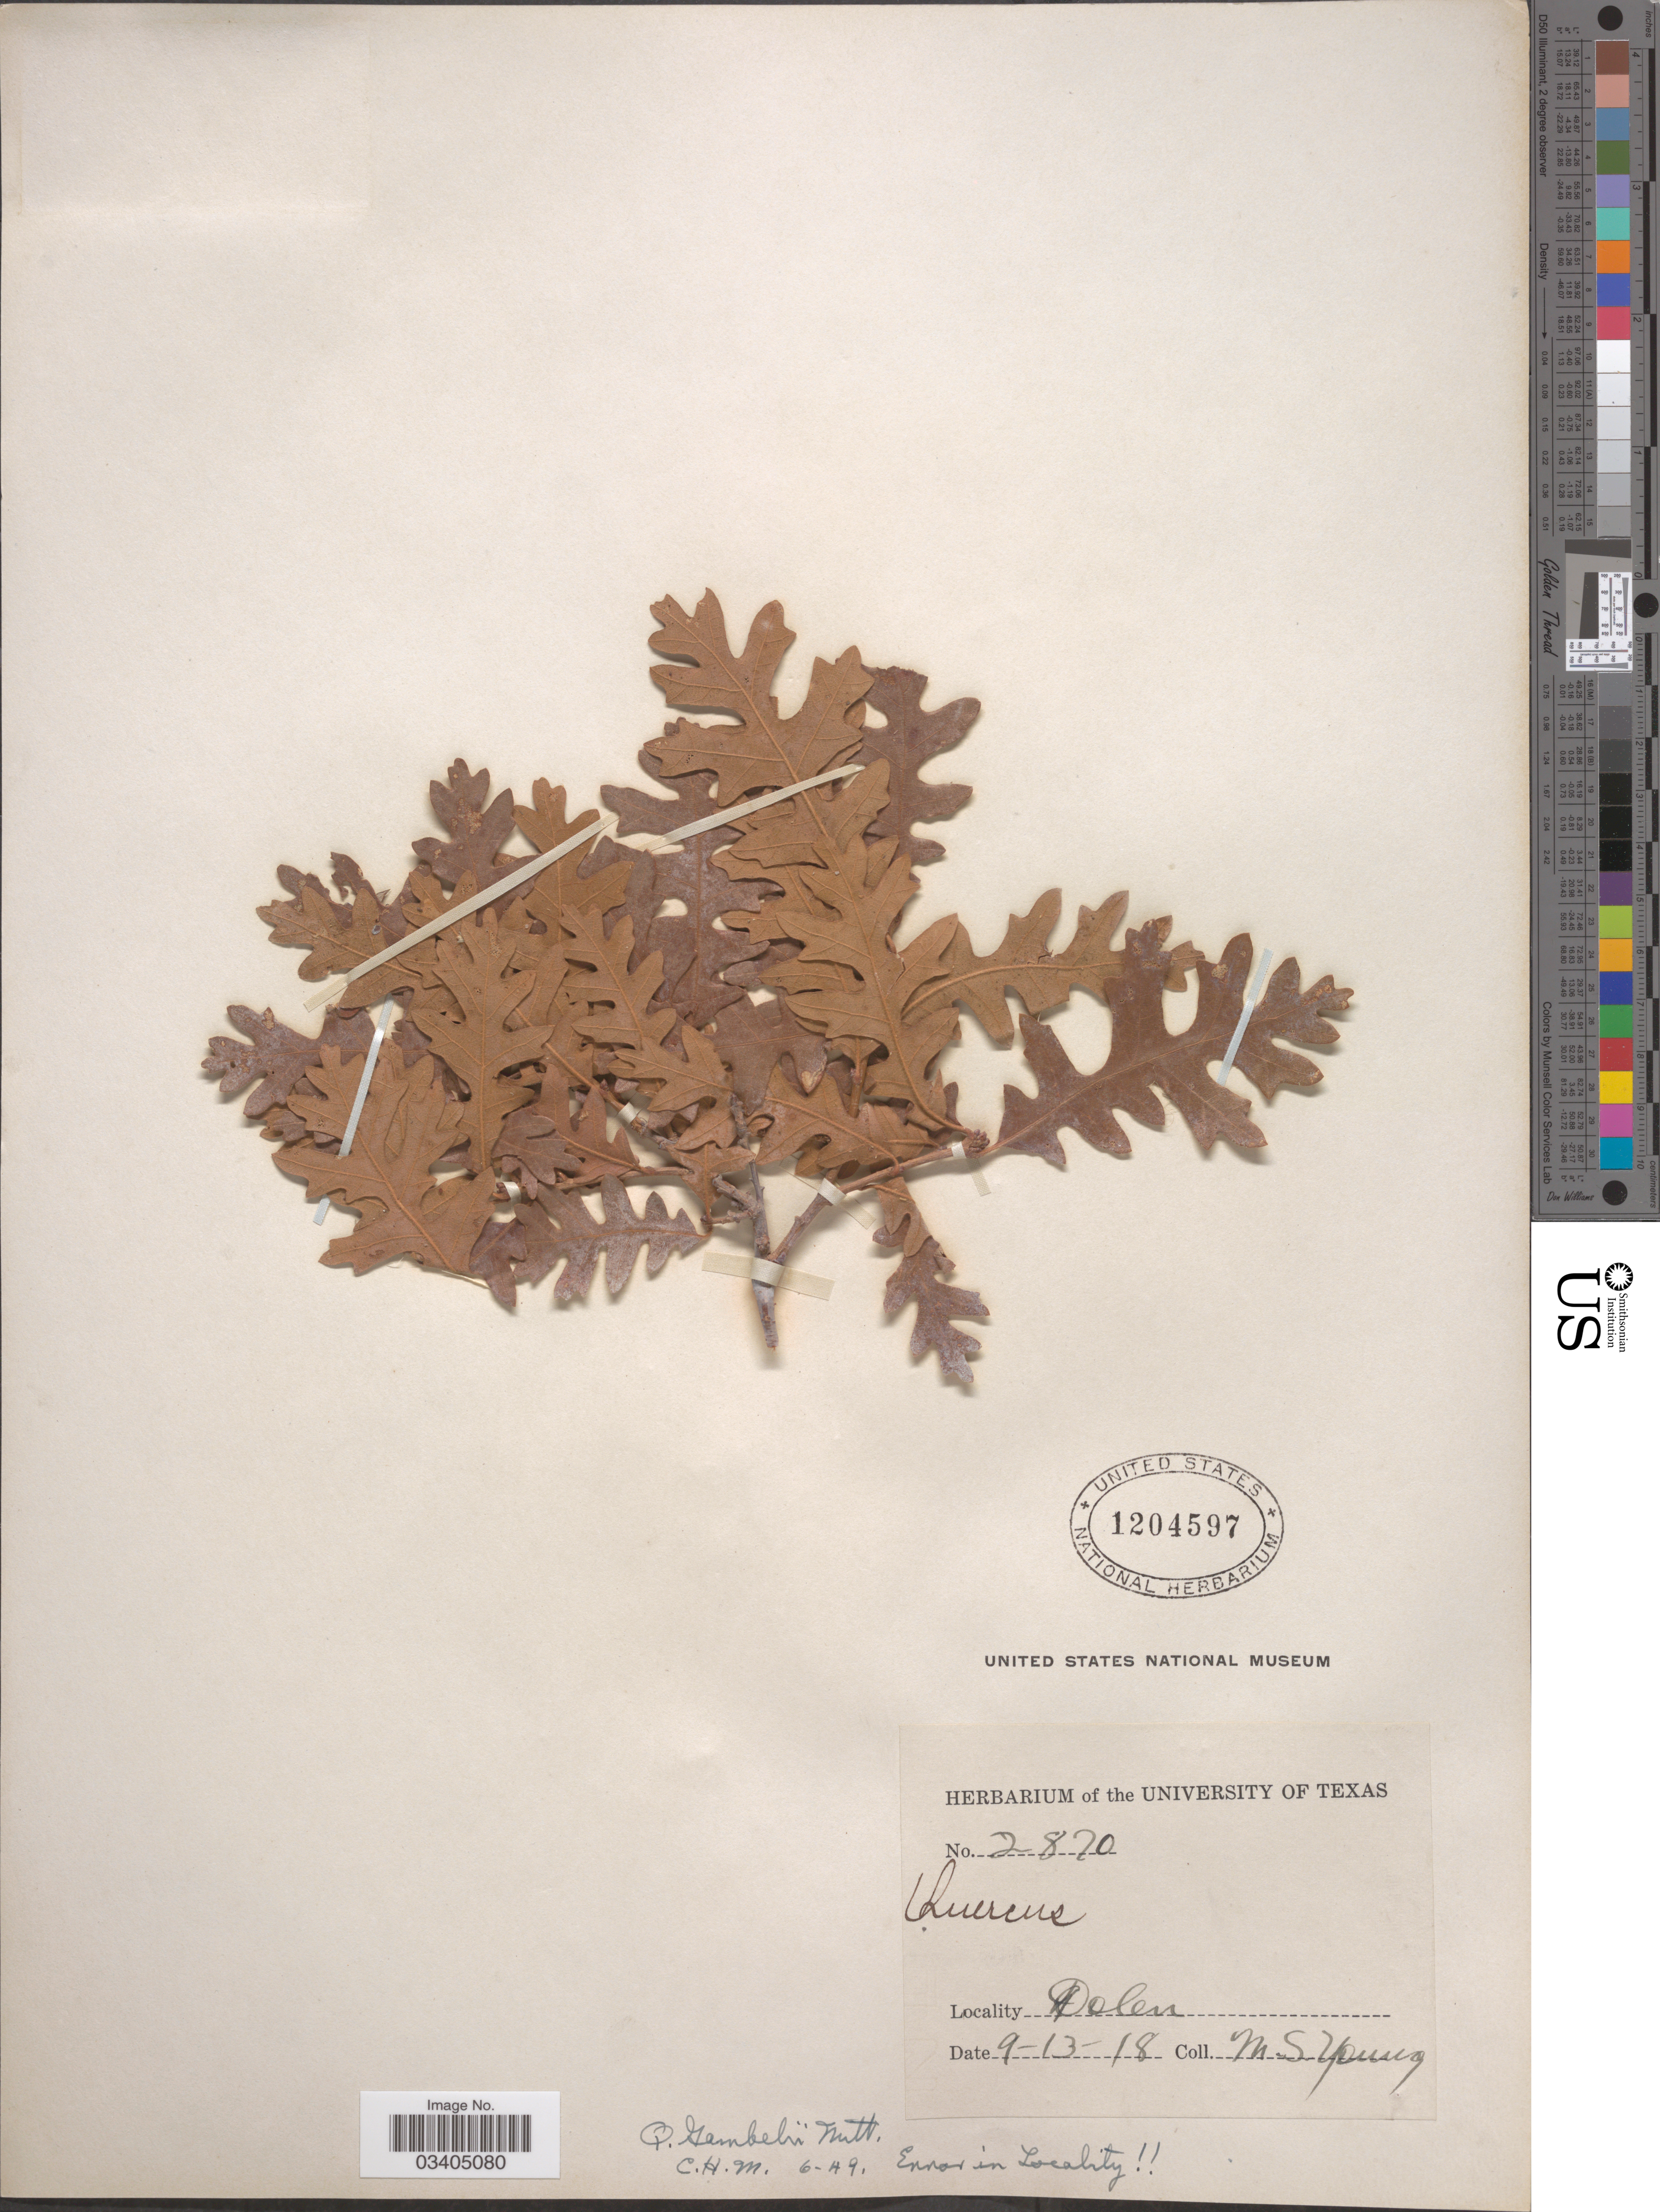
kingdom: Plantae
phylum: Tracheophyta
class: Magnoliopsida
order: Fagales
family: Fagaceae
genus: Quercus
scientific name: Quercus gambelii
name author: Nutt.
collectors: M. Young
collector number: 2870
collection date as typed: Transcribed d/m/y: 13/9/18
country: United States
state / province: Texas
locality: Dalen.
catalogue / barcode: US 1204597